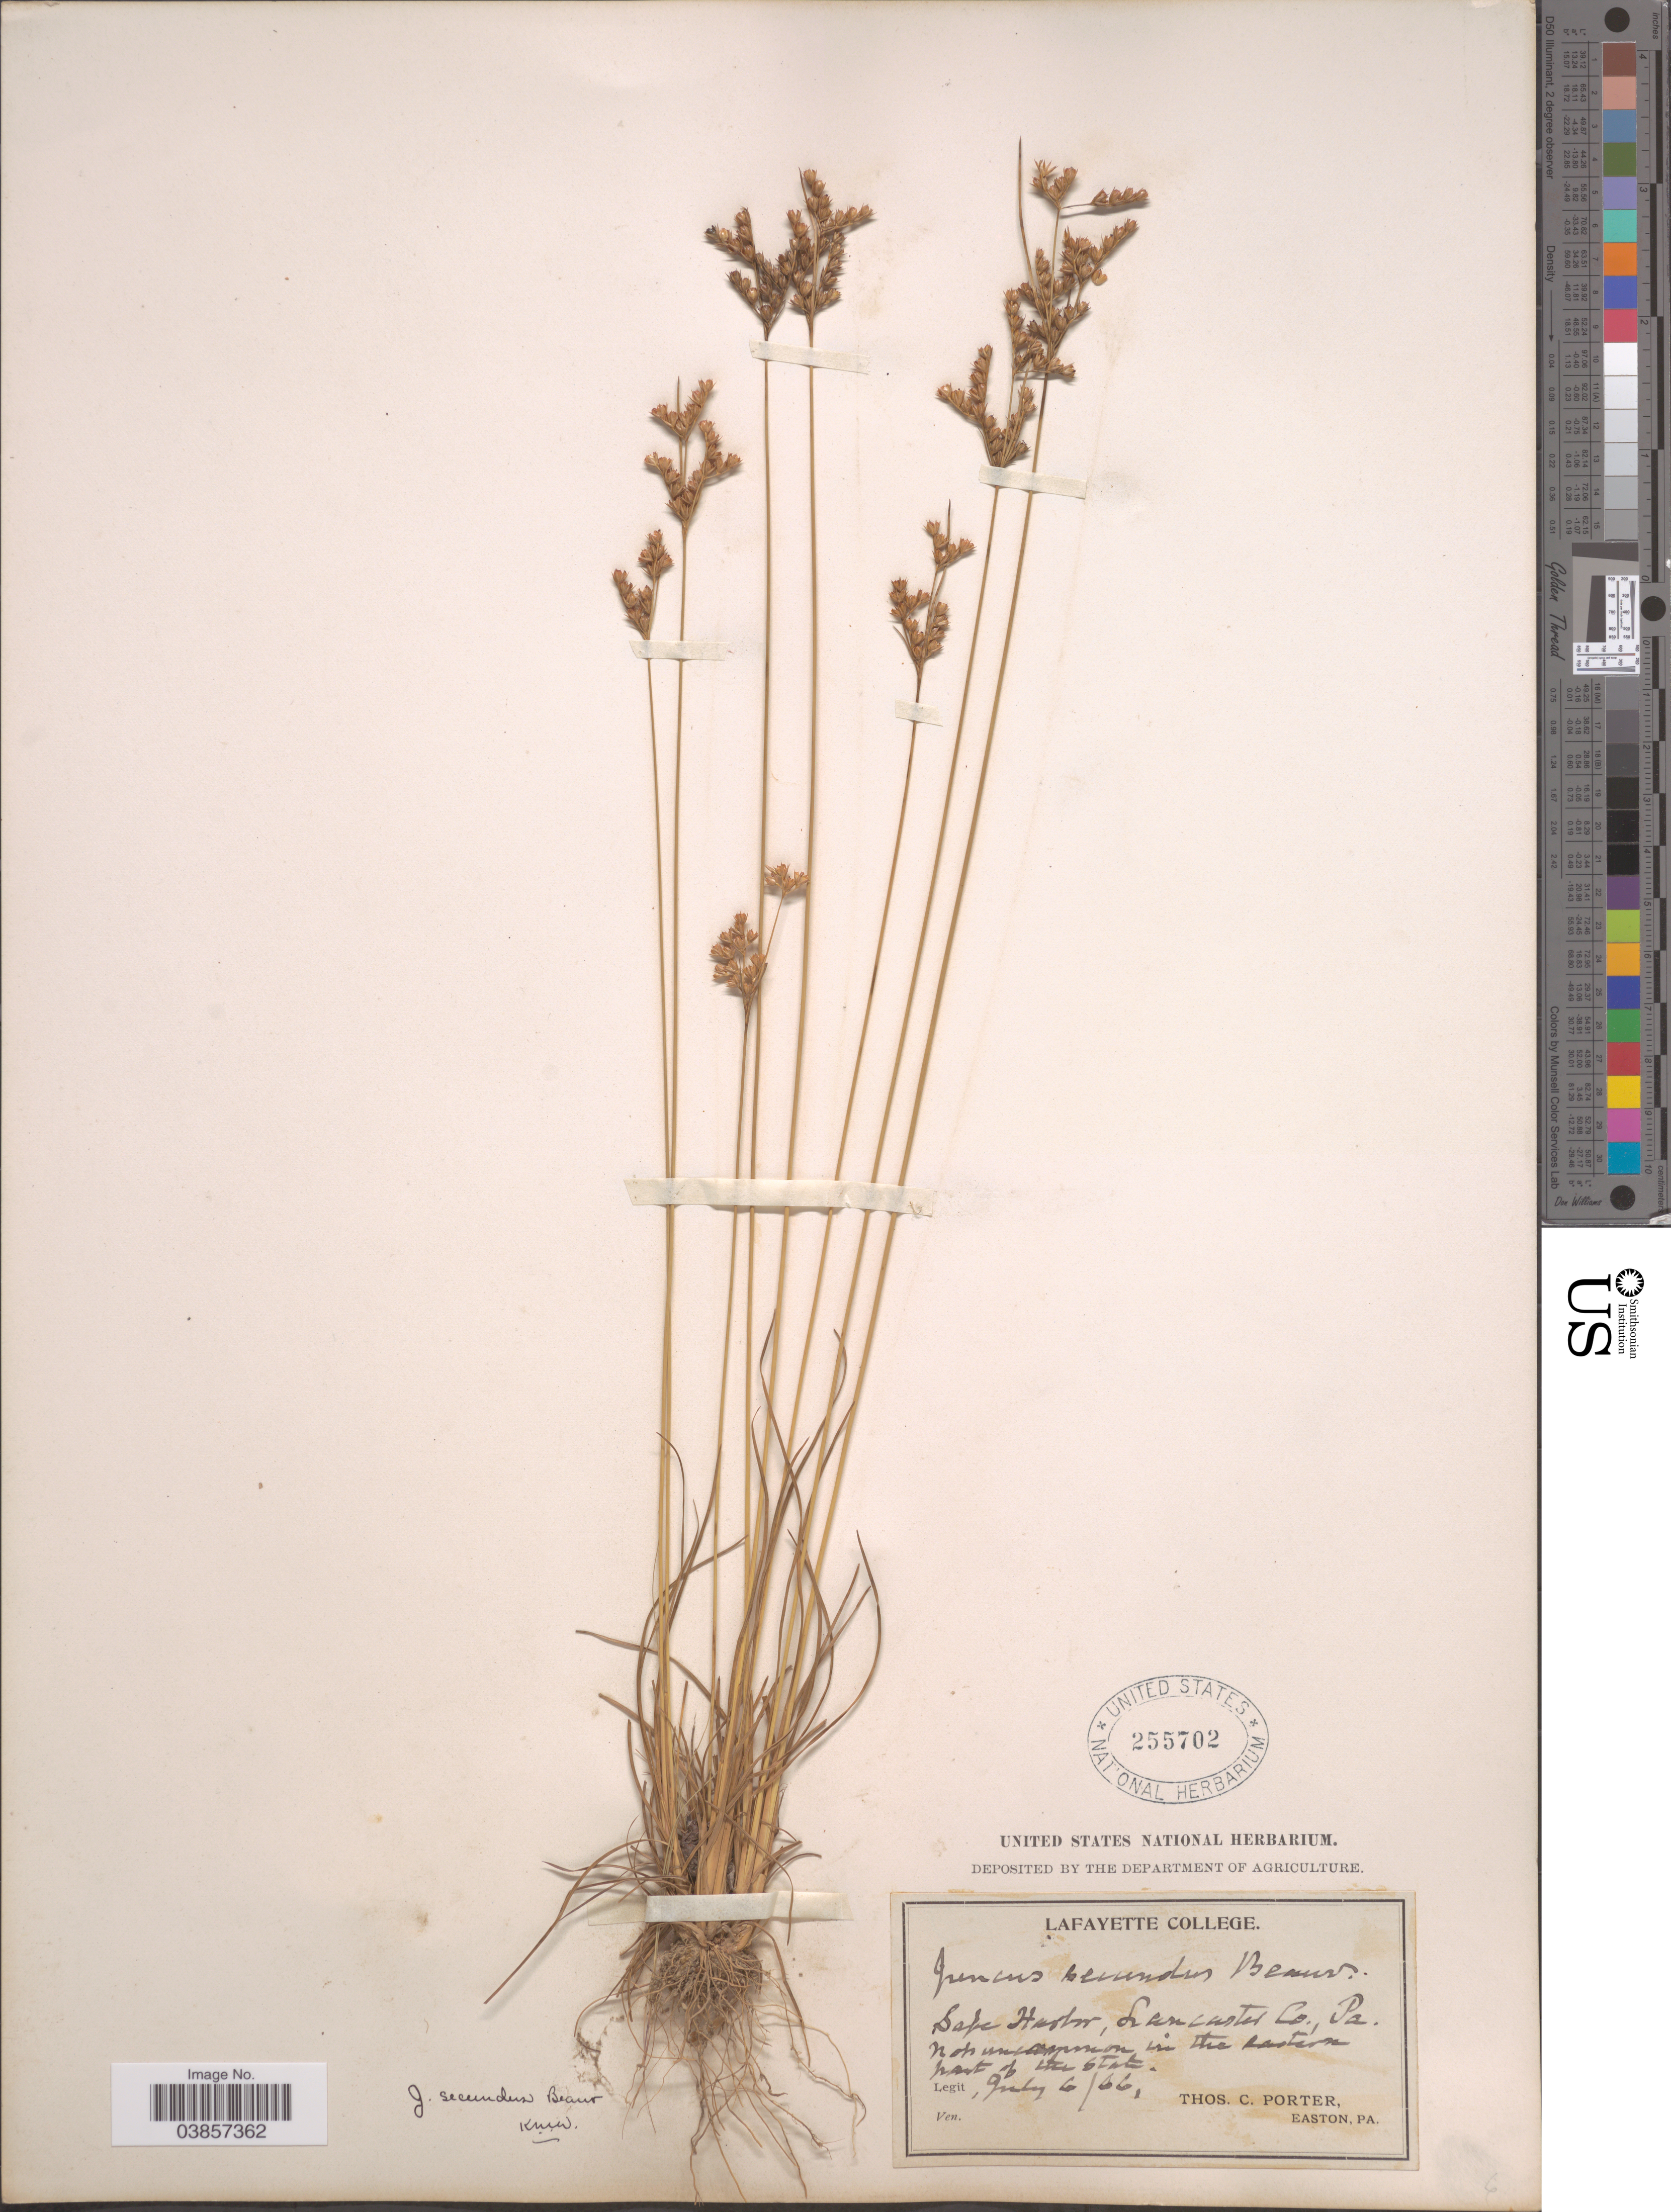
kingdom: Plantae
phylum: Tracheophyta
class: Liliopsida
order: Poales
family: Juncaceae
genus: Juncus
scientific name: Juncus secundus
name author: P. Beauv.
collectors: T. Porter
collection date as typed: Transcribed d/m/y: 6/7/66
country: United States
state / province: Pennsylvania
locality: Safe Harbor, Lancaster Co.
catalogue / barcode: US 255702